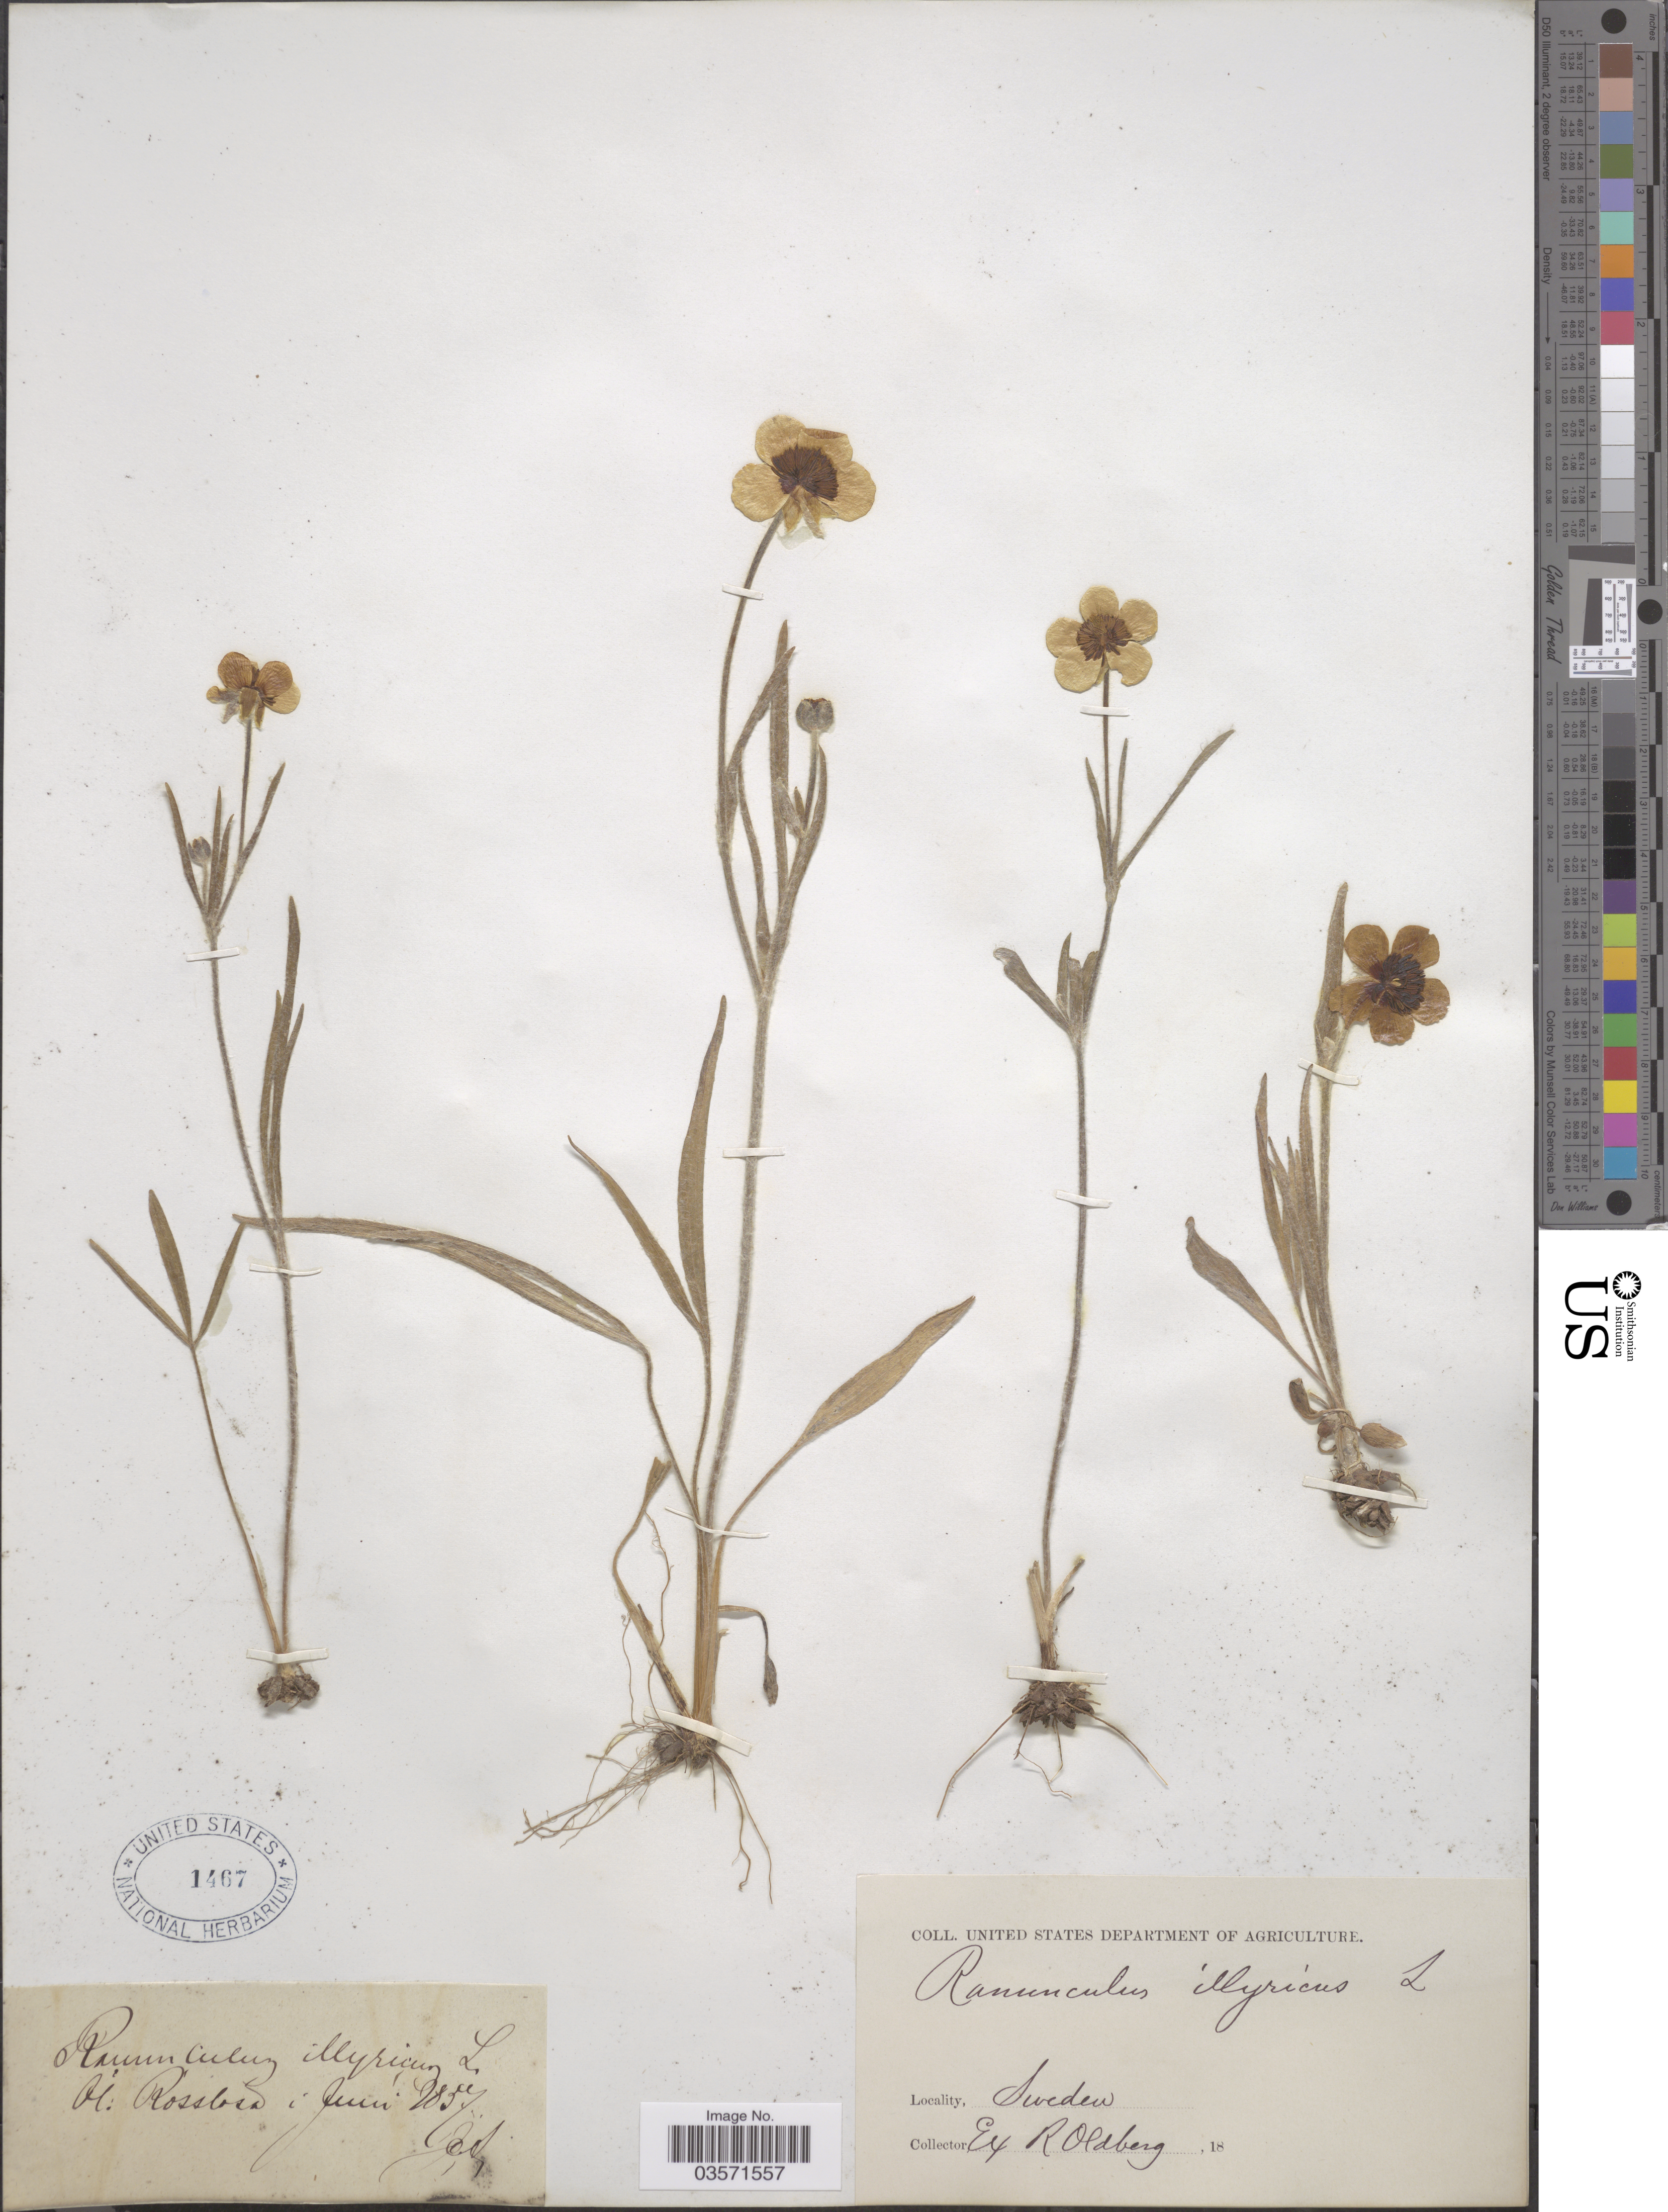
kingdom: Plantae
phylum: Tracheophyta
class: Magnoliopsida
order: Ranunculales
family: Ranunculaceae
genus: Ranunculus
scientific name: Ranunculus illyricus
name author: L.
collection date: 1857-06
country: Sweden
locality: Ol: Rosslosa.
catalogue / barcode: US 1467